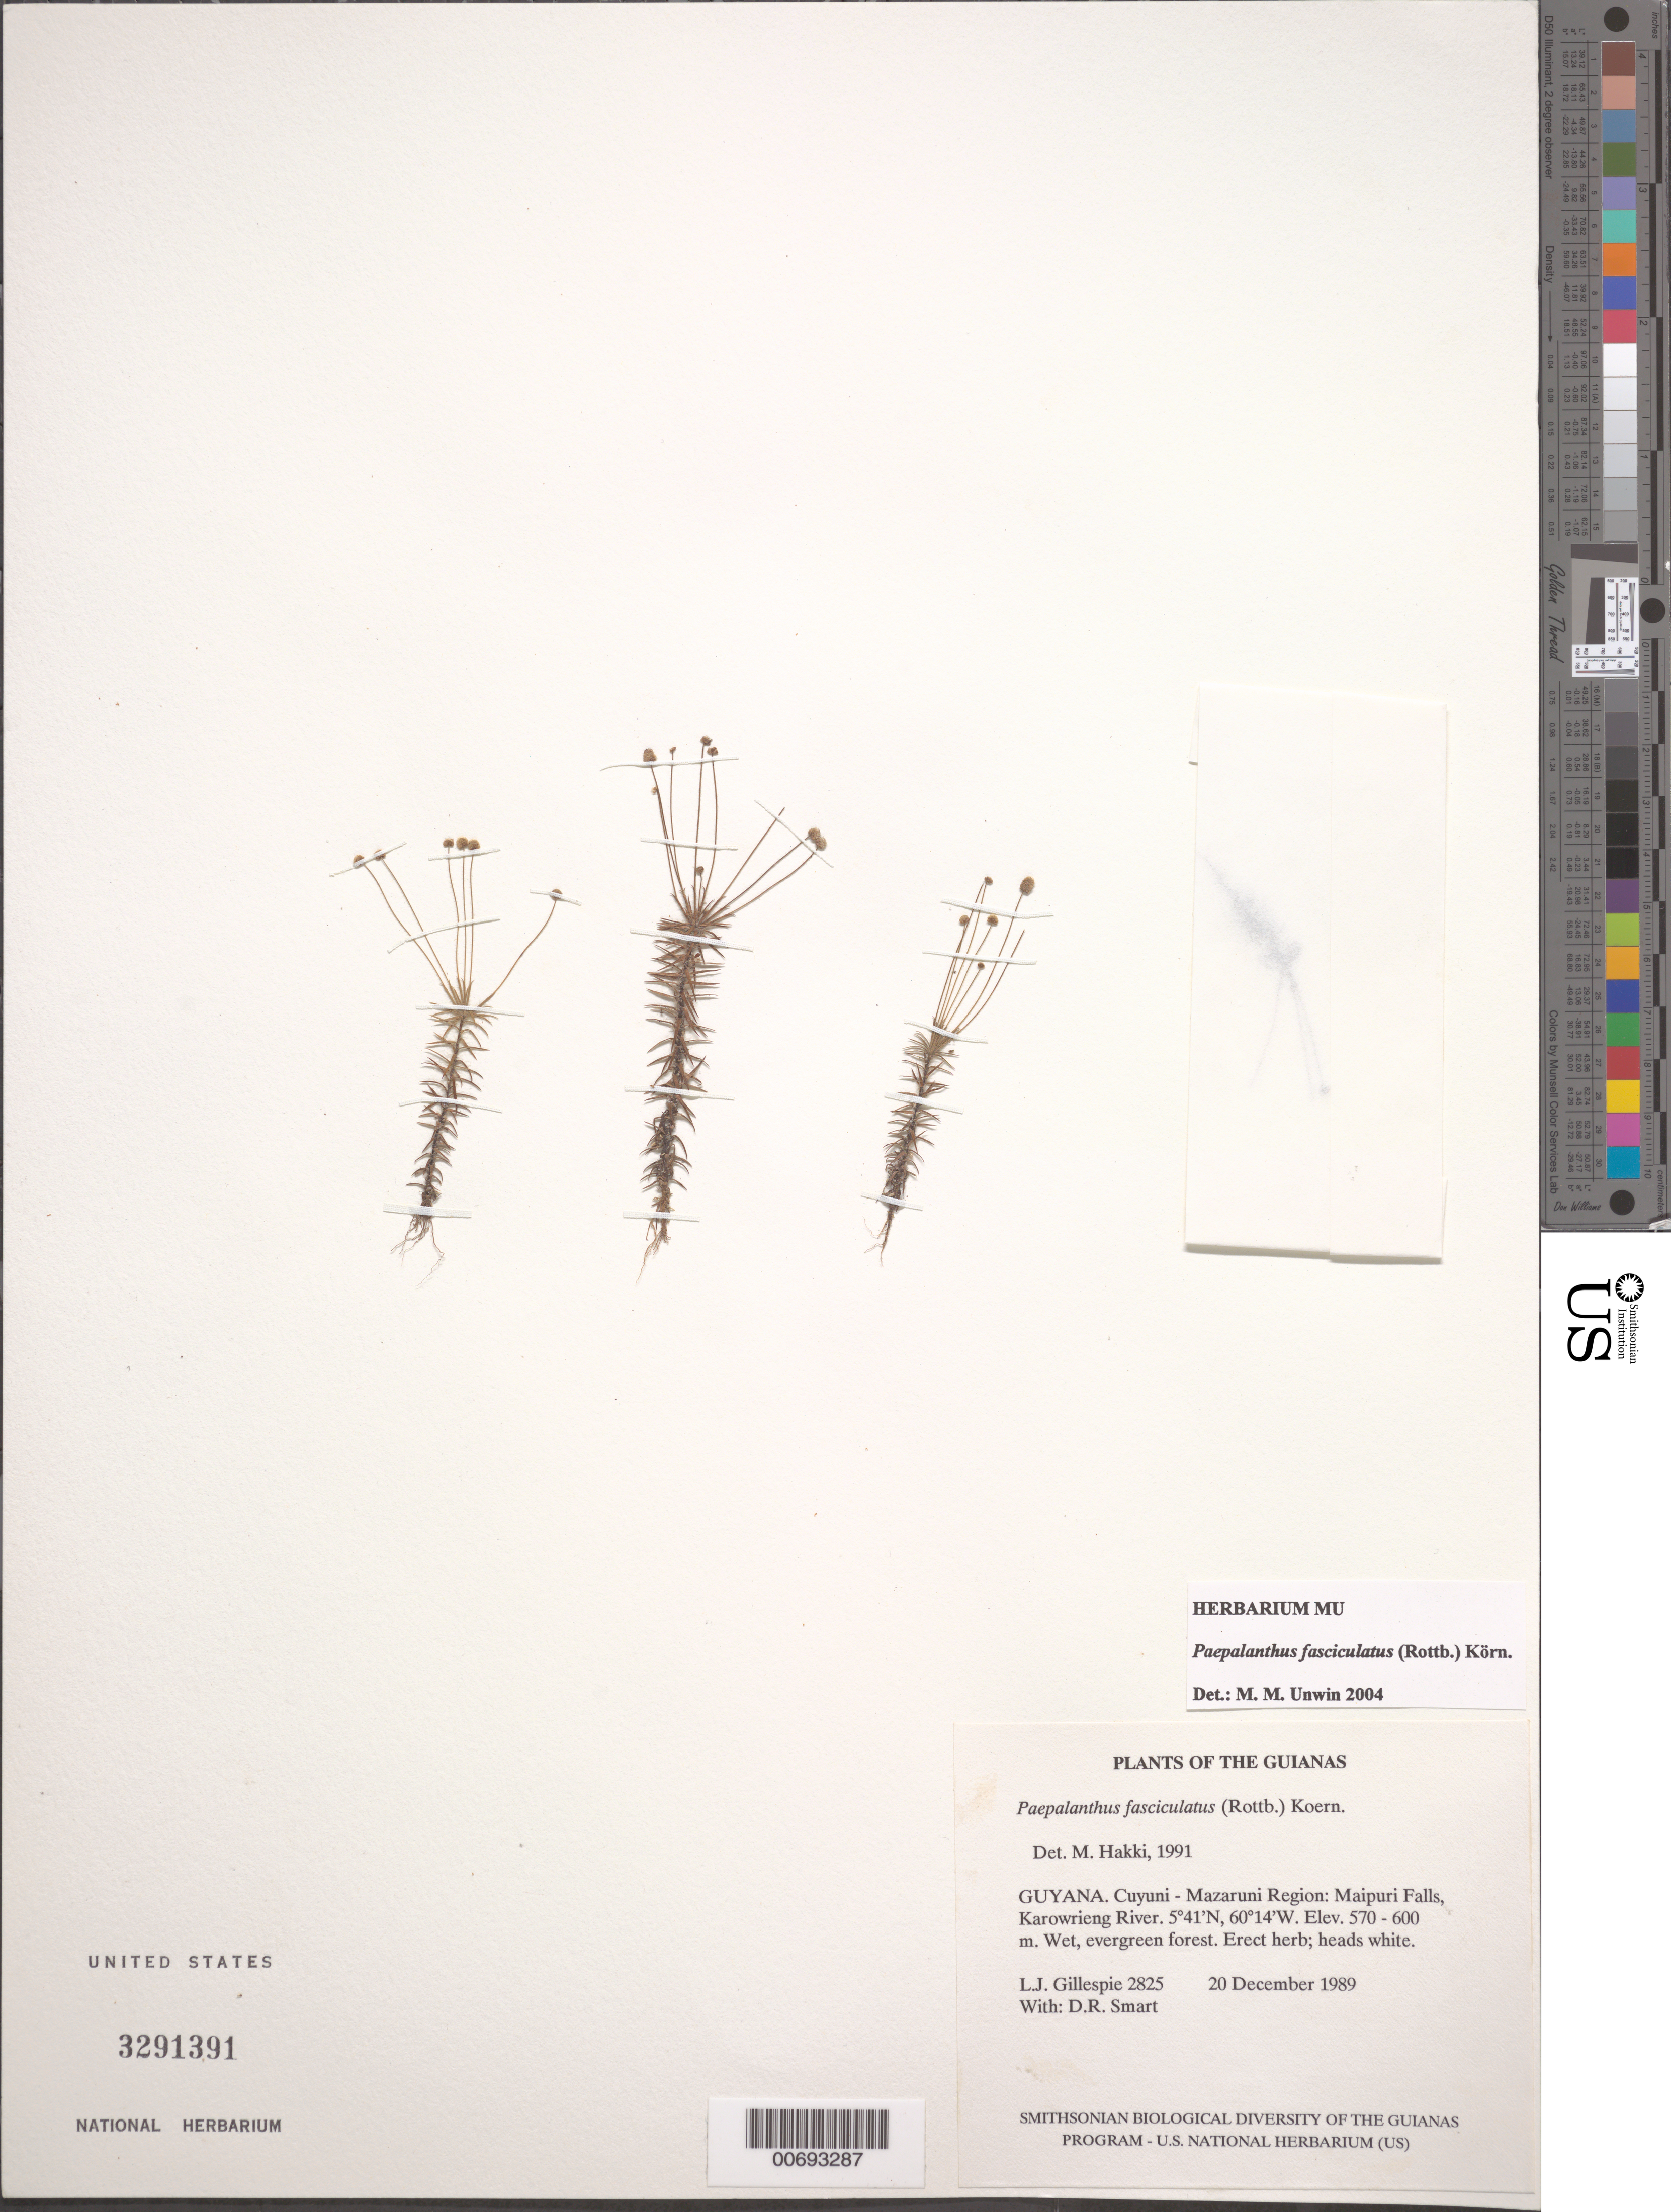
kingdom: Plantae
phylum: Tracheophyta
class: Liliopsida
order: Poales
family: Eriocaulaceae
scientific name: Giuliettia fasciculata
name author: (Rottb.) Andrino & Sano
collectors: L. J. Gillespie & D. R. Smart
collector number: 2825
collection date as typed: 20 December 1989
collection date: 1989-12-20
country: Guyana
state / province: Cuyuni-Mazaruni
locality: Maipuri Falls, Karowrieng River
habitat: Wet, evergreen forest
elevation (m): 570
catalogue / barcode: US 3291391